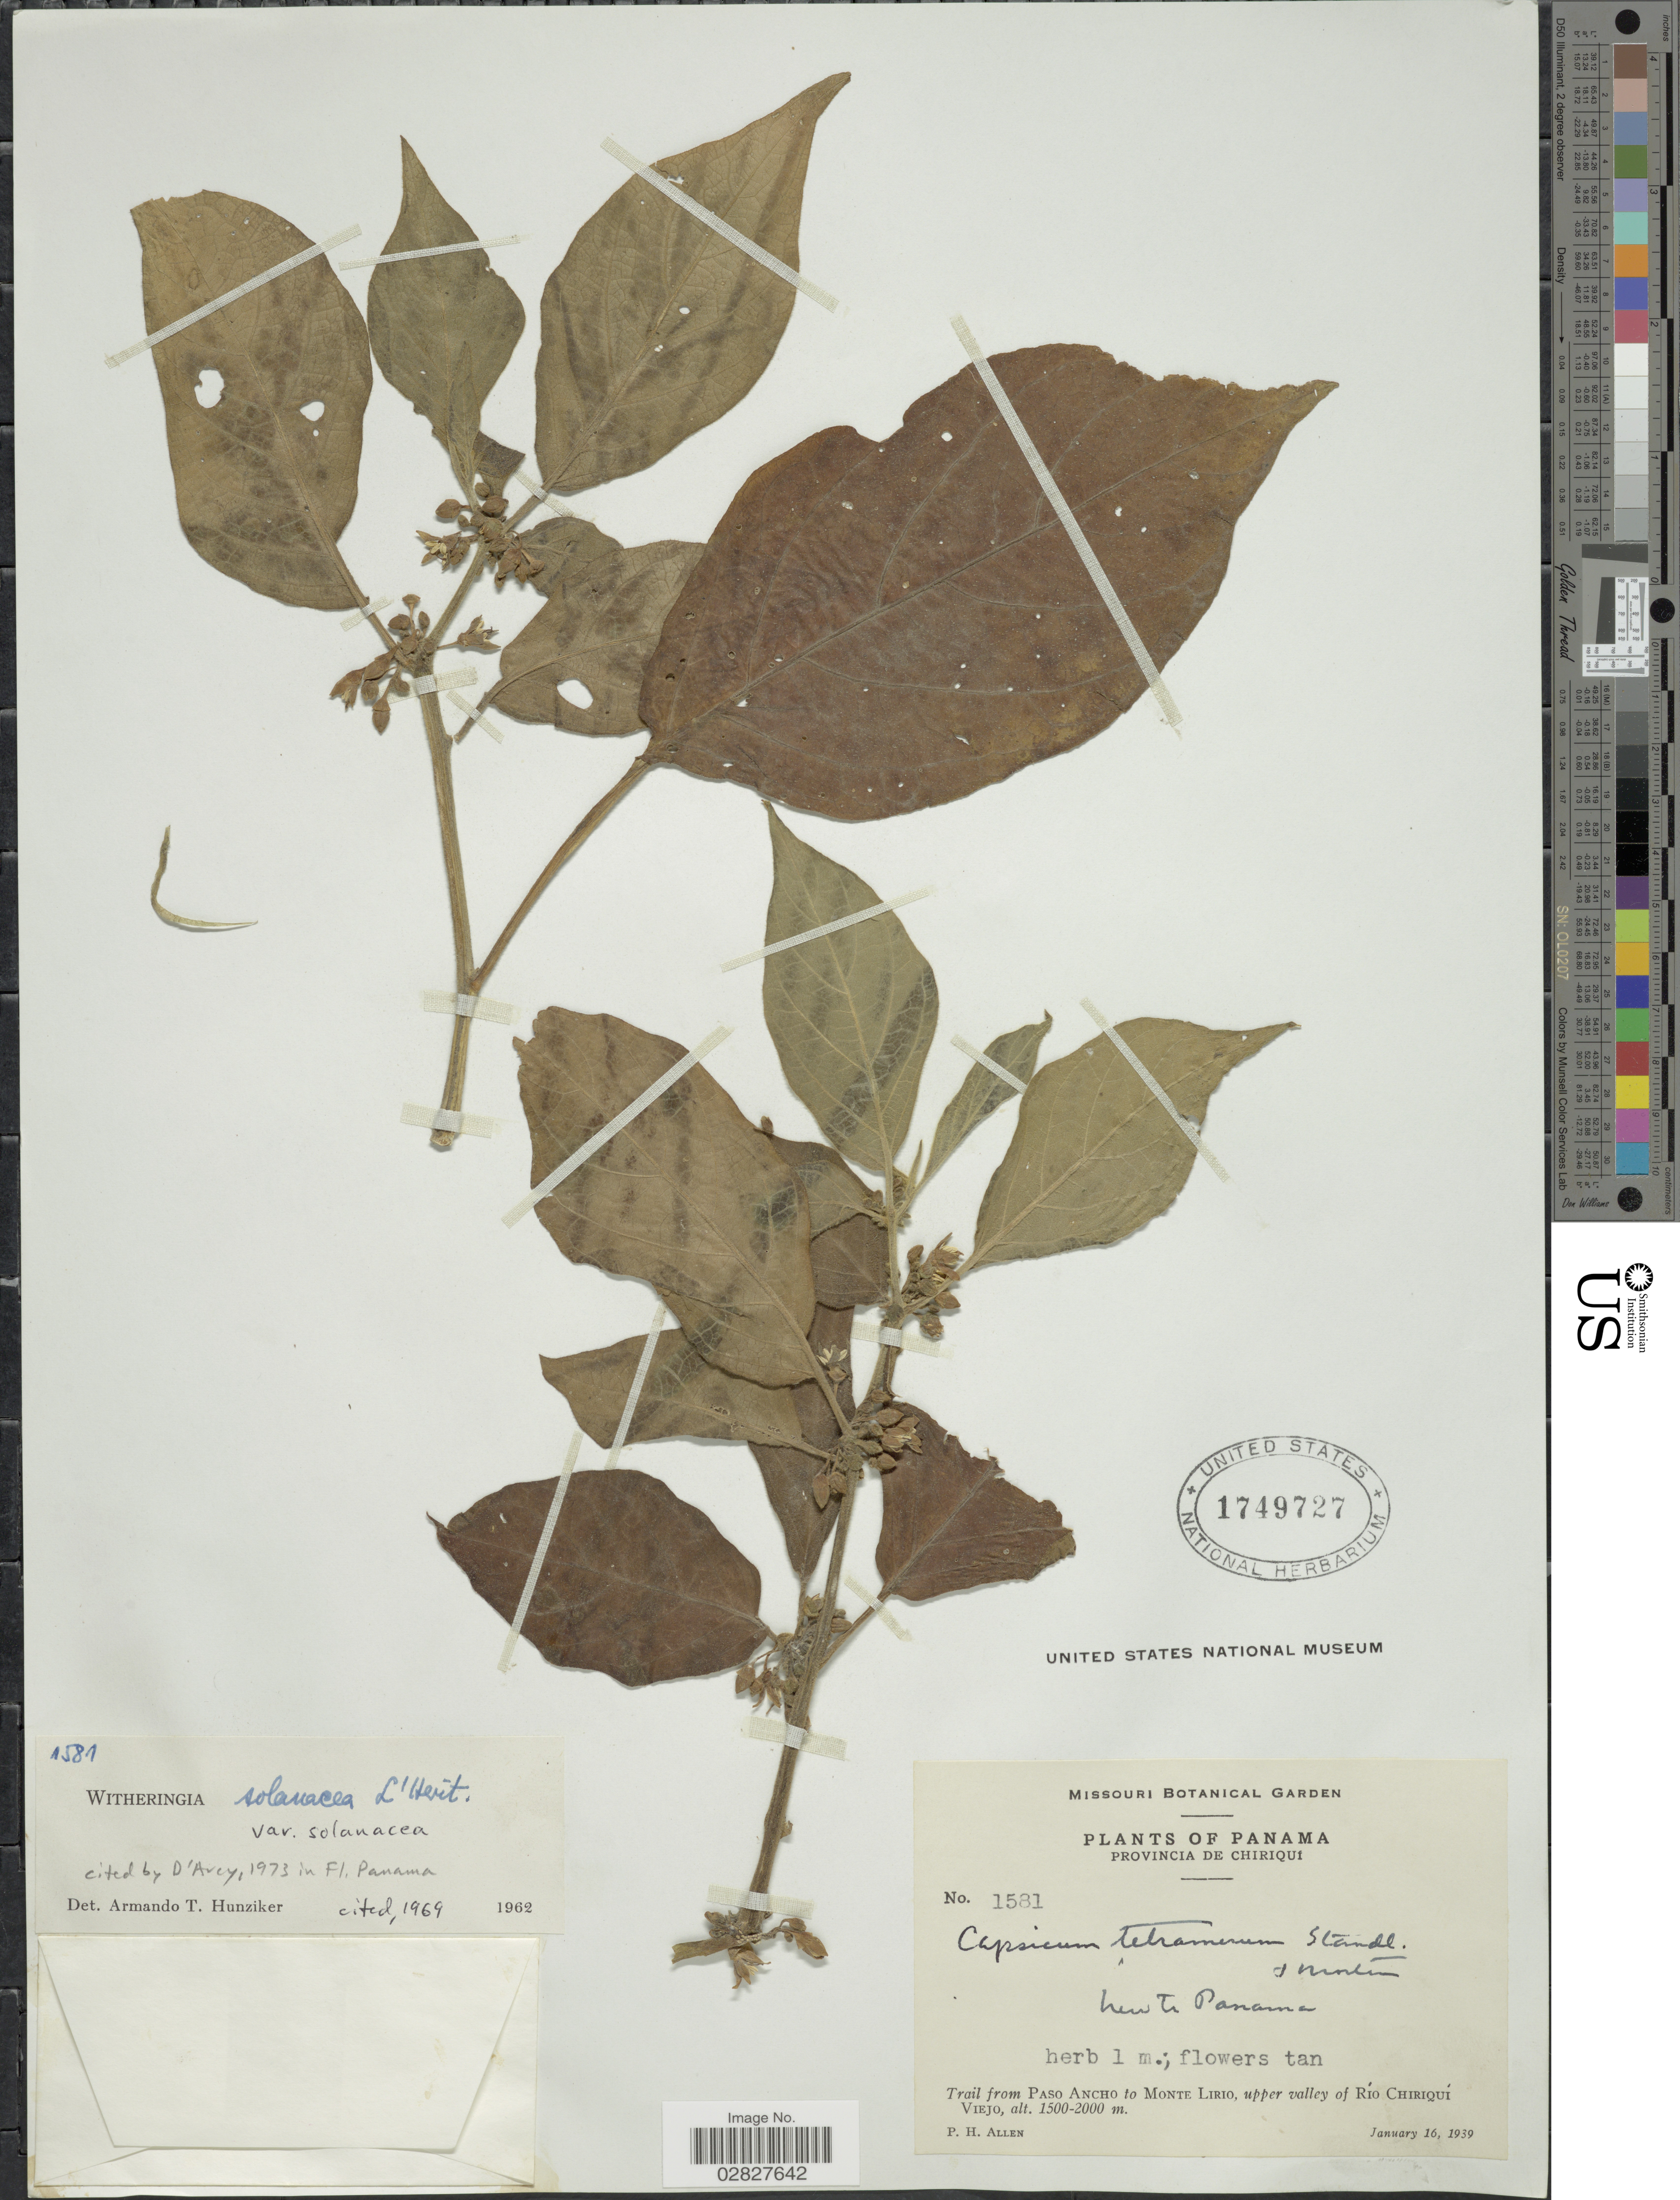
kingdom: Plantae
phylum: Tracheophyta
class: Magnoliopsida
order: Solanales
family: Solanaceae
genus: Witheringia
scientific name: Witheringia solanacea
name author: L'Hér.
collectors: P. H. Allen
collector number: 1581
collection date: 1939-01-16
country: Panama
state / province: Chiriqui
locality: Trail from Paso Ancho to Monte Lirio, upper valley of Río Chiriquí Viejo.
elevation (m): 1500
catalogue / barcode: US 1749727